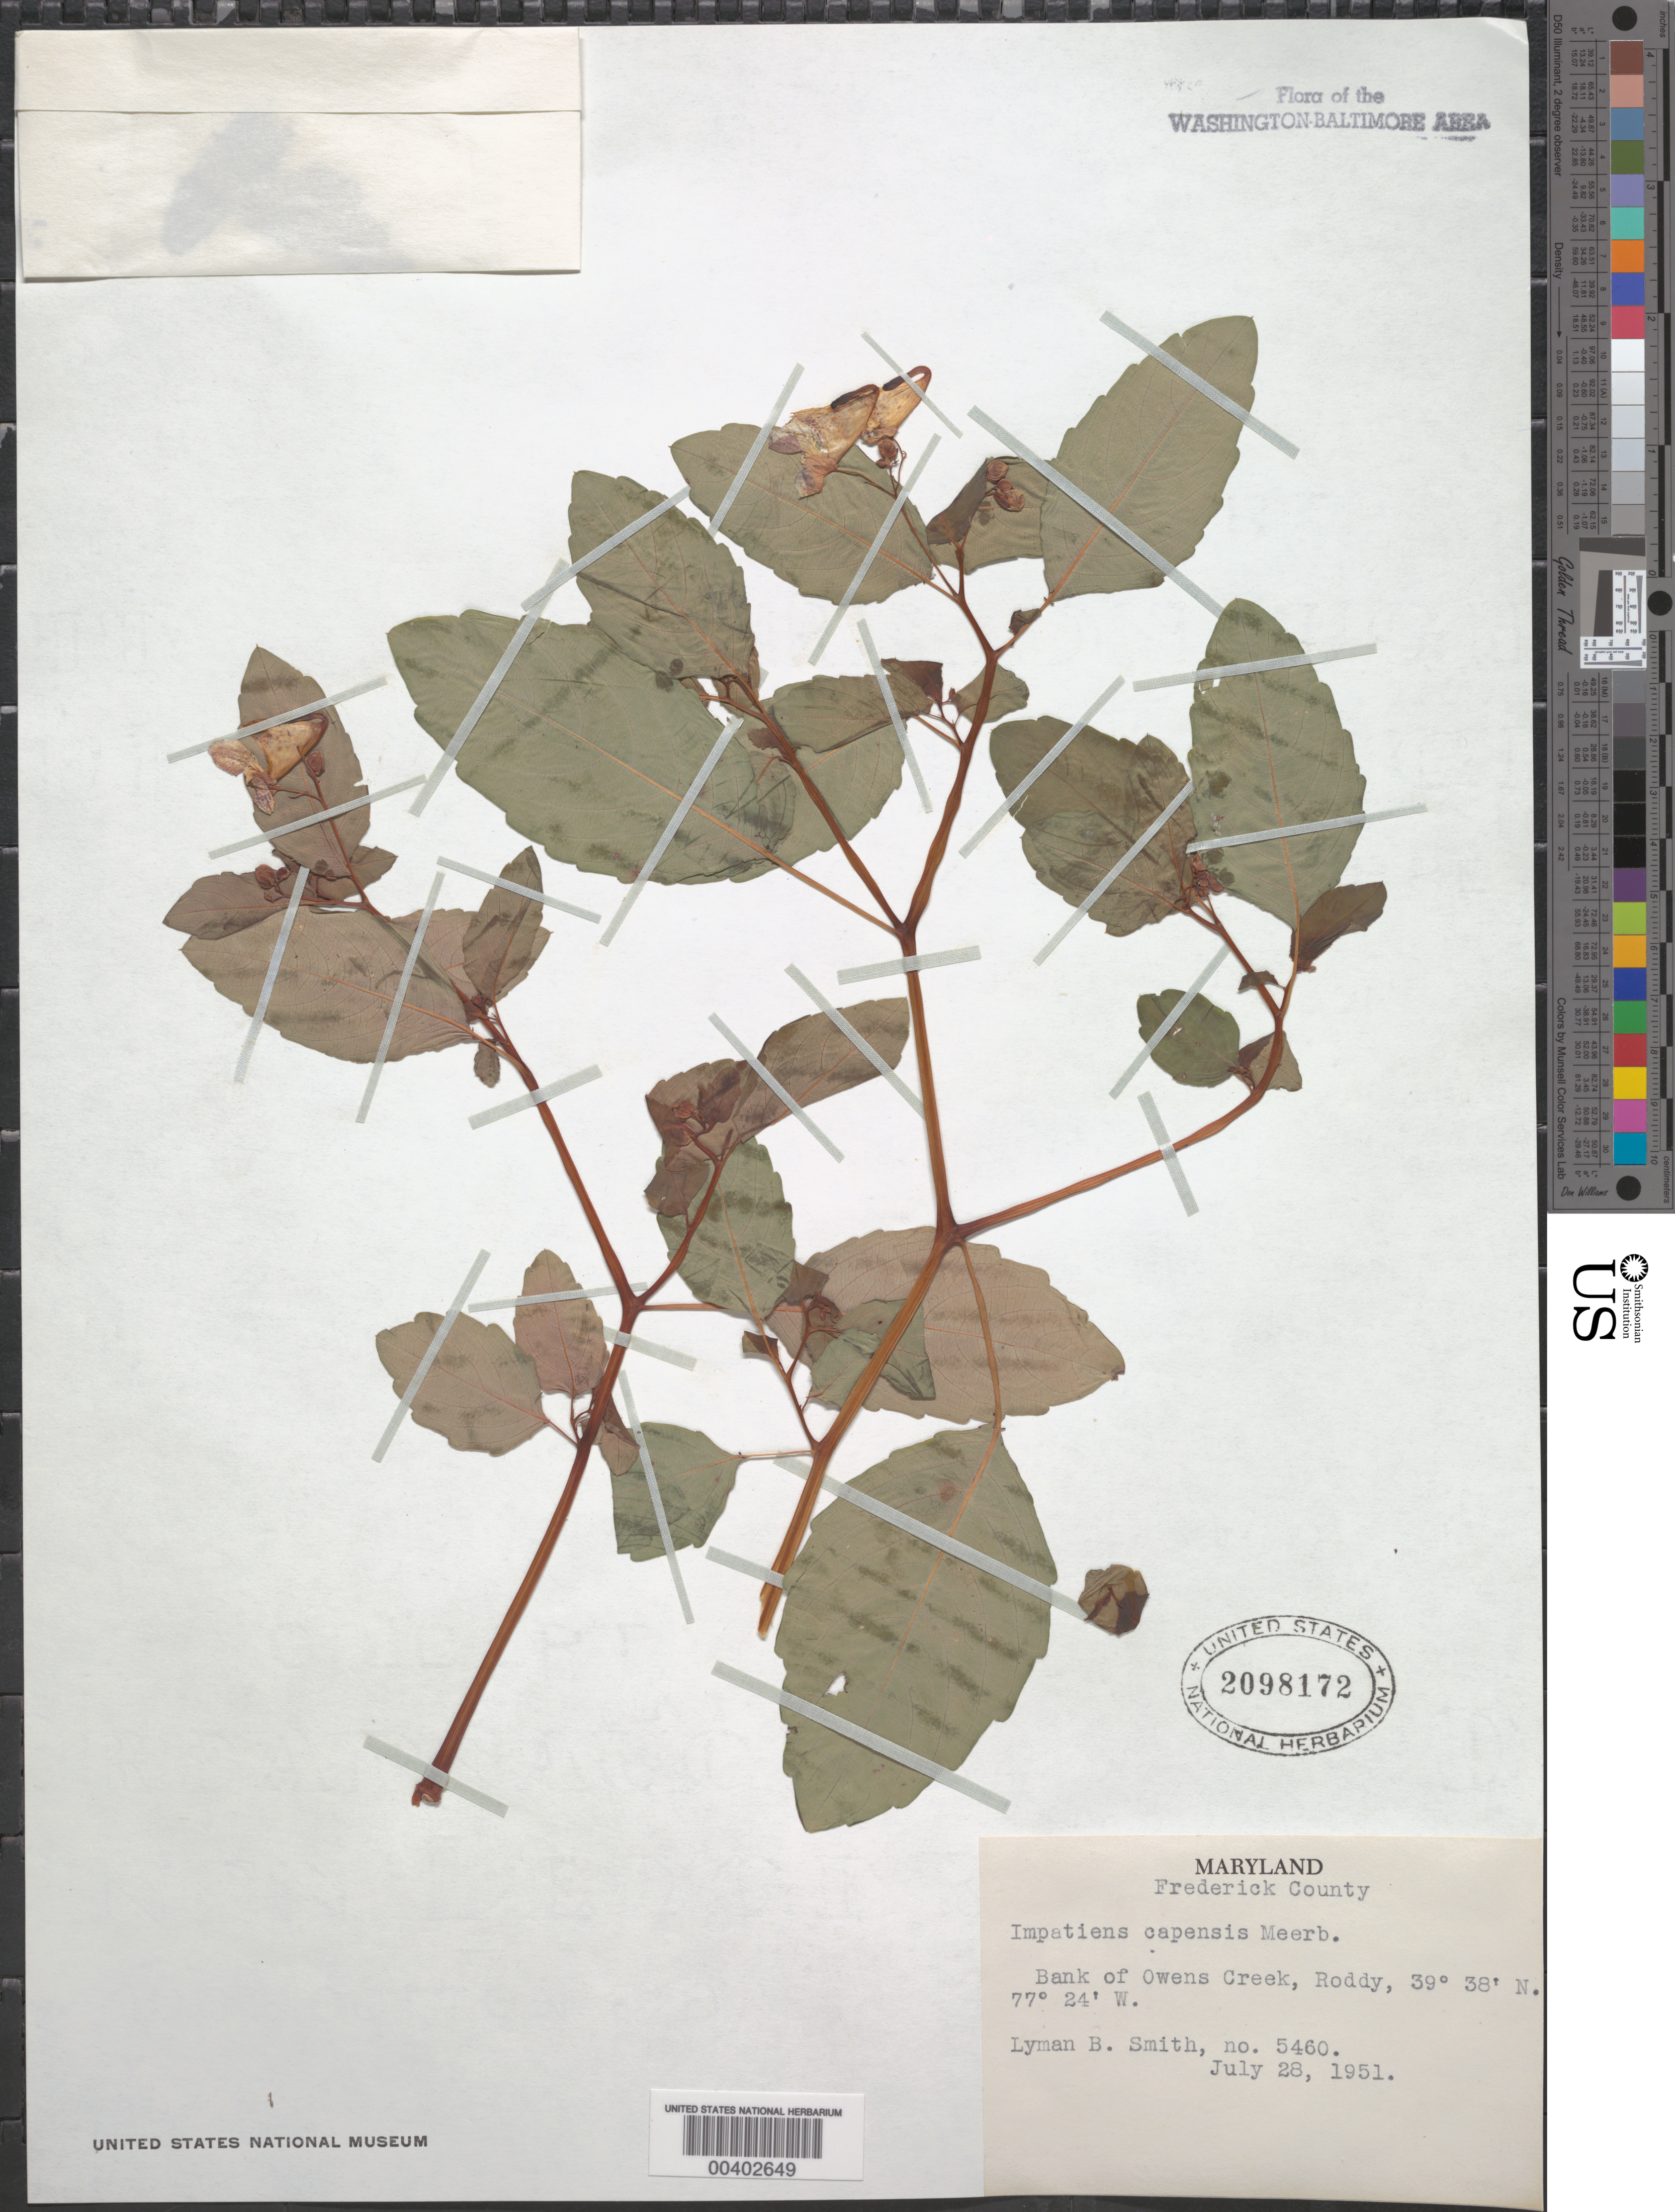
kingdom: Plantae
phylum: Tracheophyta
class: Magnoliopsida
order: Ericales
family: Balsaminaceae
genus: Impatiens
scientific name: Impatiens capensis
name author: Meerb.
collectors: L. Smith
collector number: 5460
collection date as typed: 28 Jul 1951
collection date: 1951-07-28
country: United States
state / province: Maryland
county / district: Frederick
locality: Owens Creek, Roddy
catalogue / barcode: US 2098172